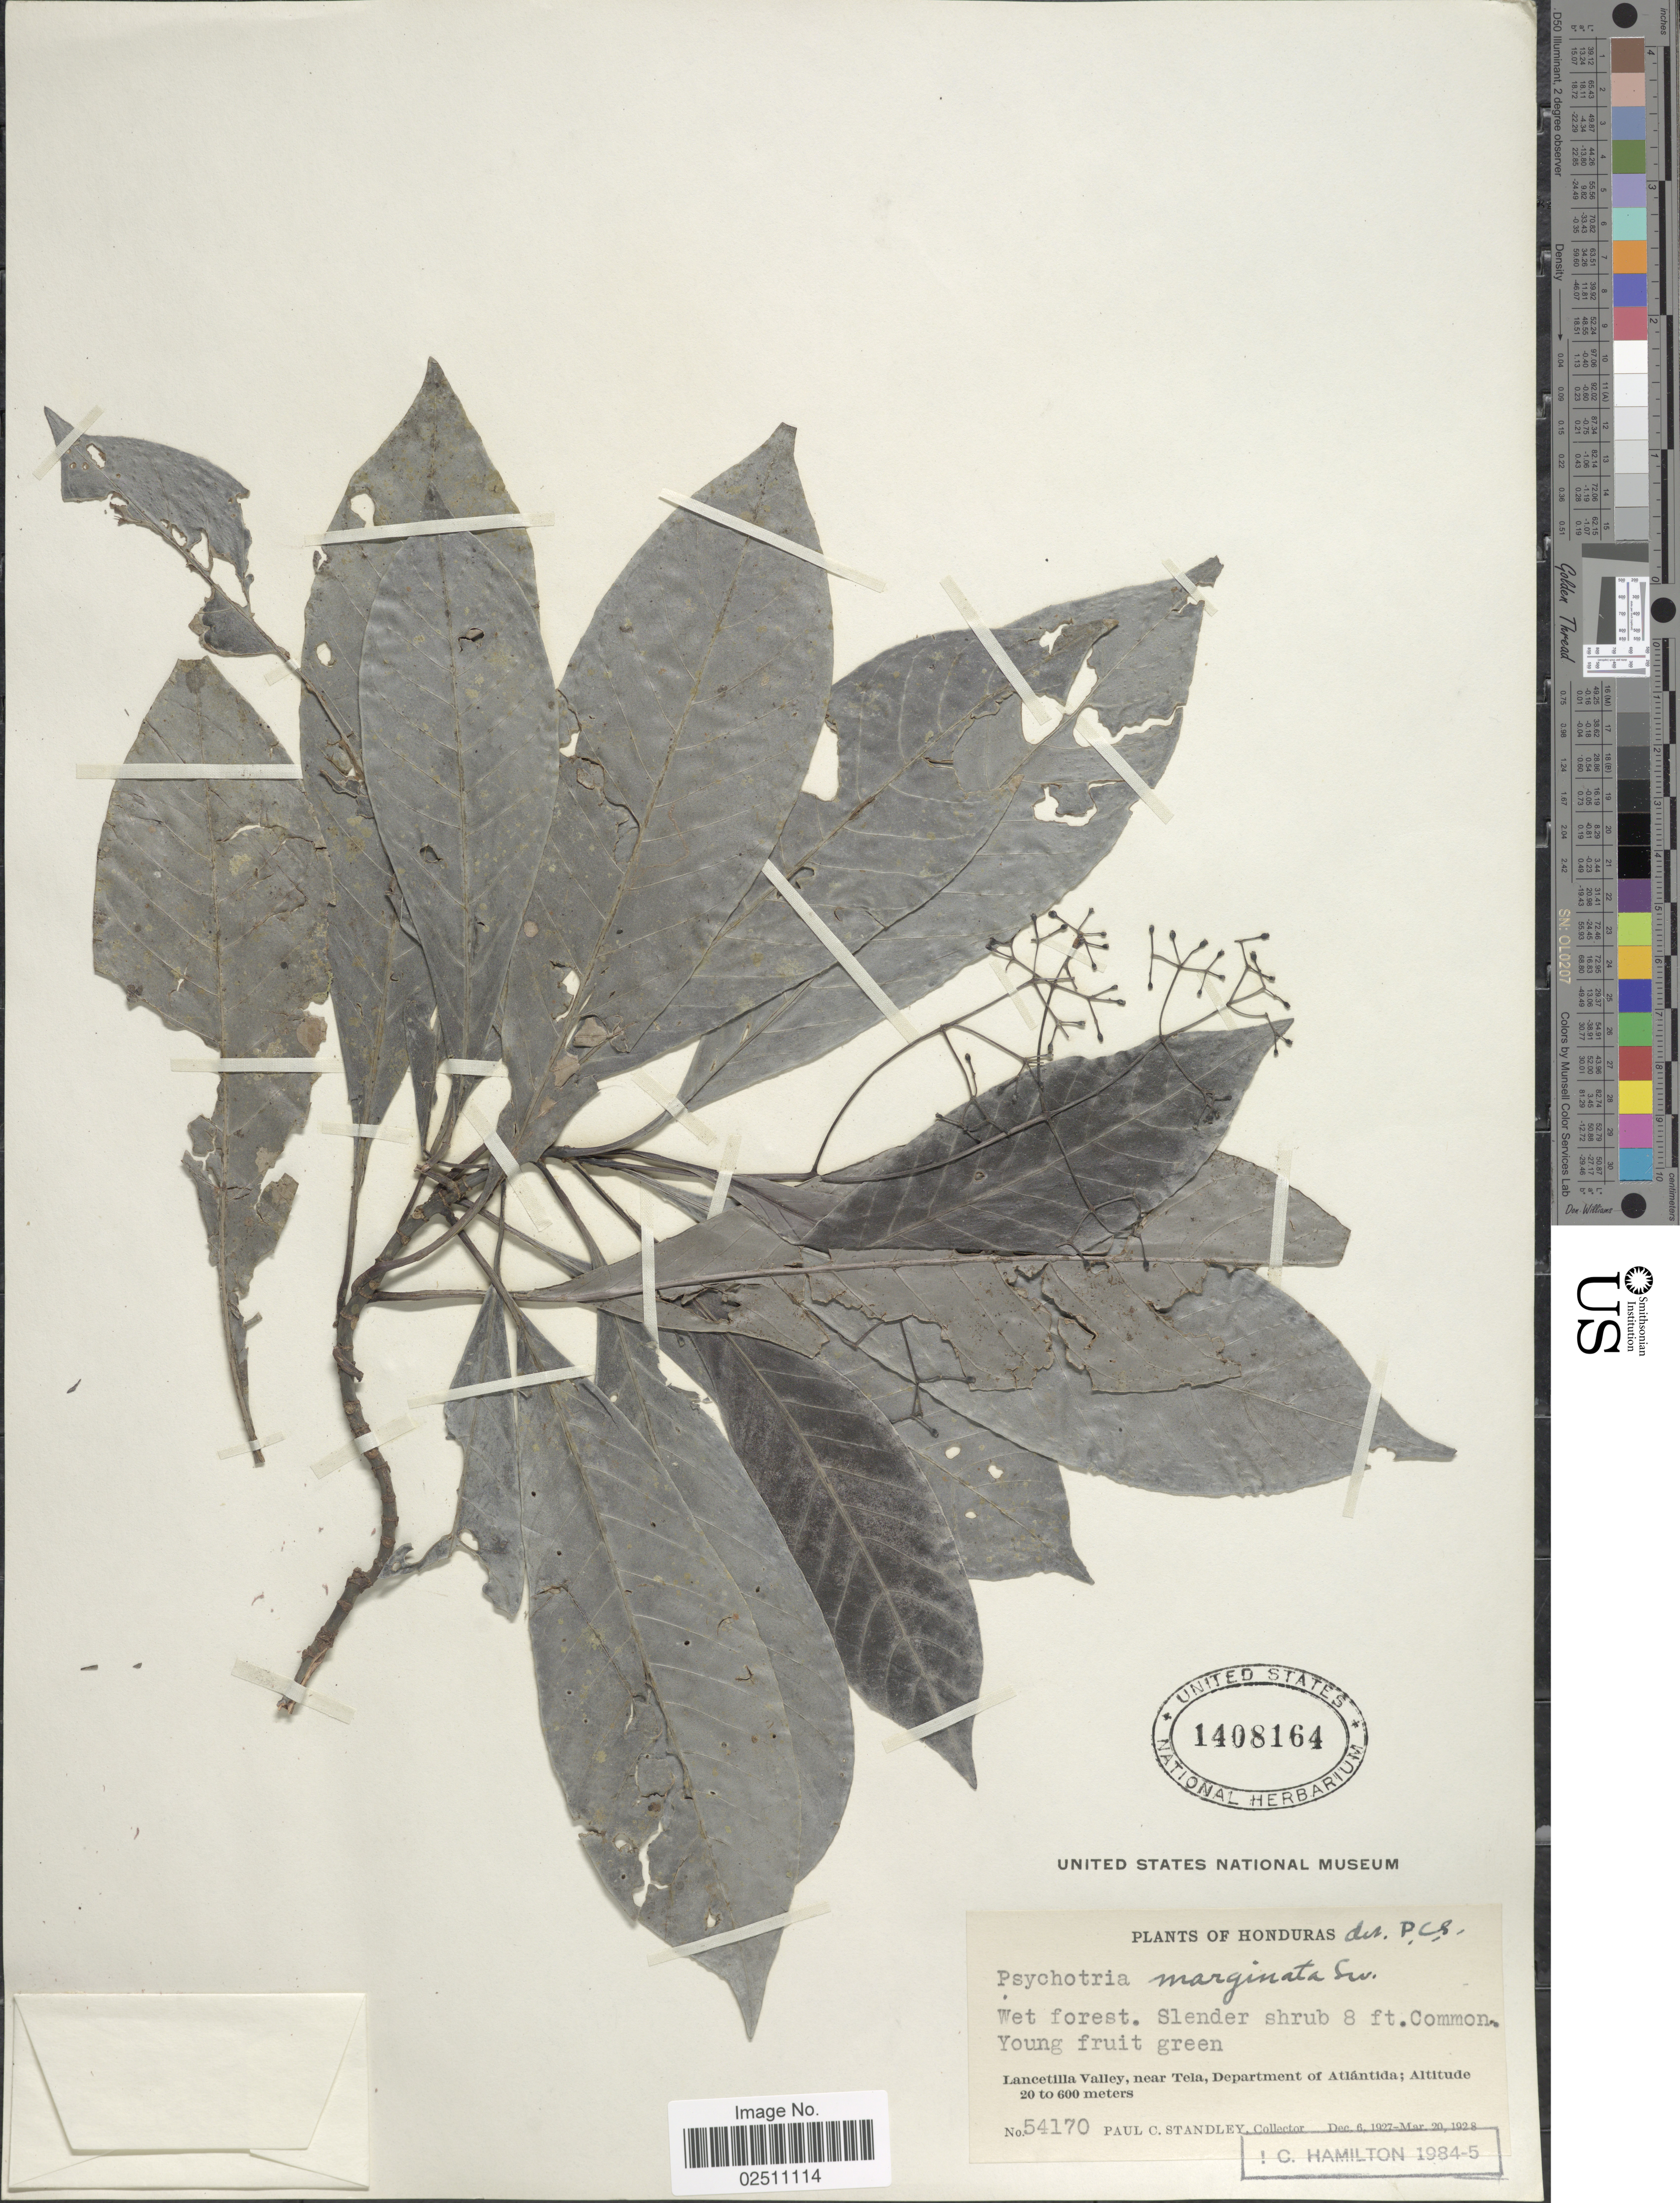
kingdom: Plantae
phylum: Tracheophyta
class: Magnoliopsida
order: Gentianales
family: Rubiaceae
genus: Psychotria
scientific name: Psychotria marginata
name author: Sw.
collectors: P. C. Standley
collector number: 54170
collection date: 1927-12-06/1928-03-20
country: Honduras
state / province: Atlántida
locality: Lancetilla Valley, near Tela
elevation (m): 20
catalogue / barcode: US 1408164